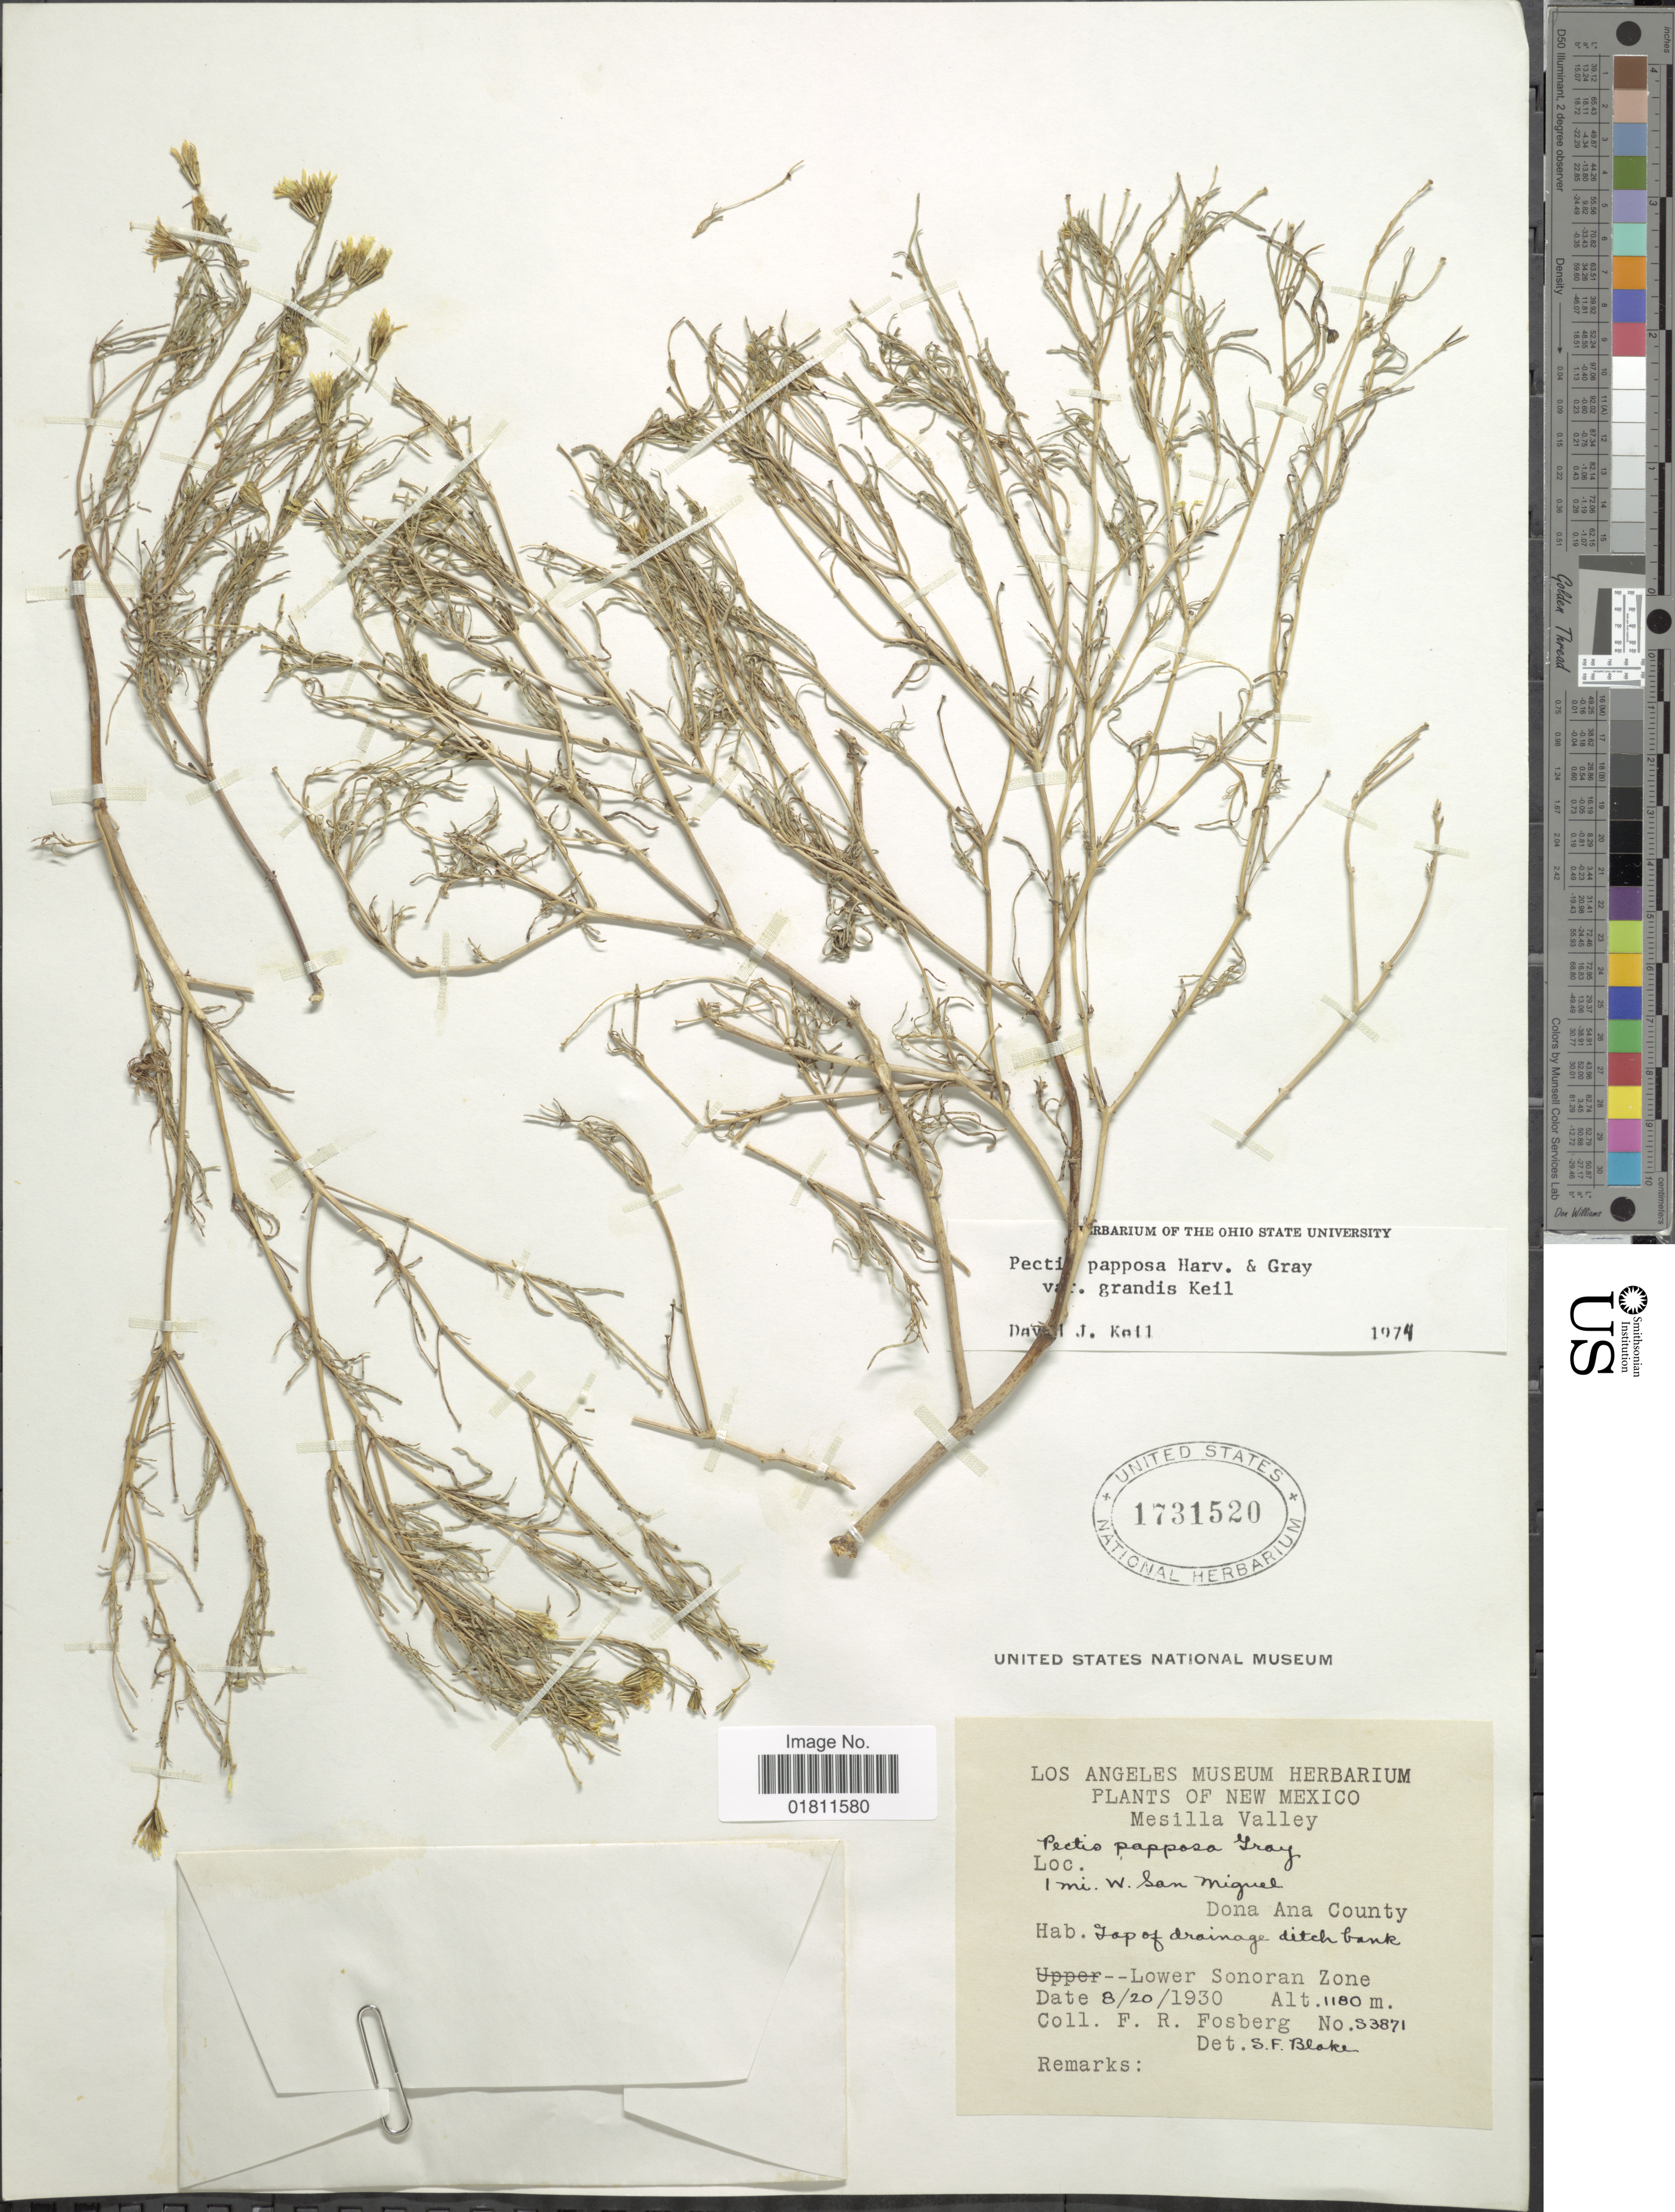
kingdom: Plantae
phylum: Tracheophyta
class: Magnoliopsida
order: Asterales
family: Asteraceae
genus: Pectis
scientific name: Pectis papposa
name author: Harv. & A. Gray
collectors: F. R. Fosberg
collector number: S3871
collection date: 1930-08-20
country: United States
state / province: New Mexico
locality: Mesilla Valley. 1 mi. W San Miguel, Dona Ana County, Lower Sonoran Zone.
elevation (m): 1180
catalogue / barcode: US 1731520